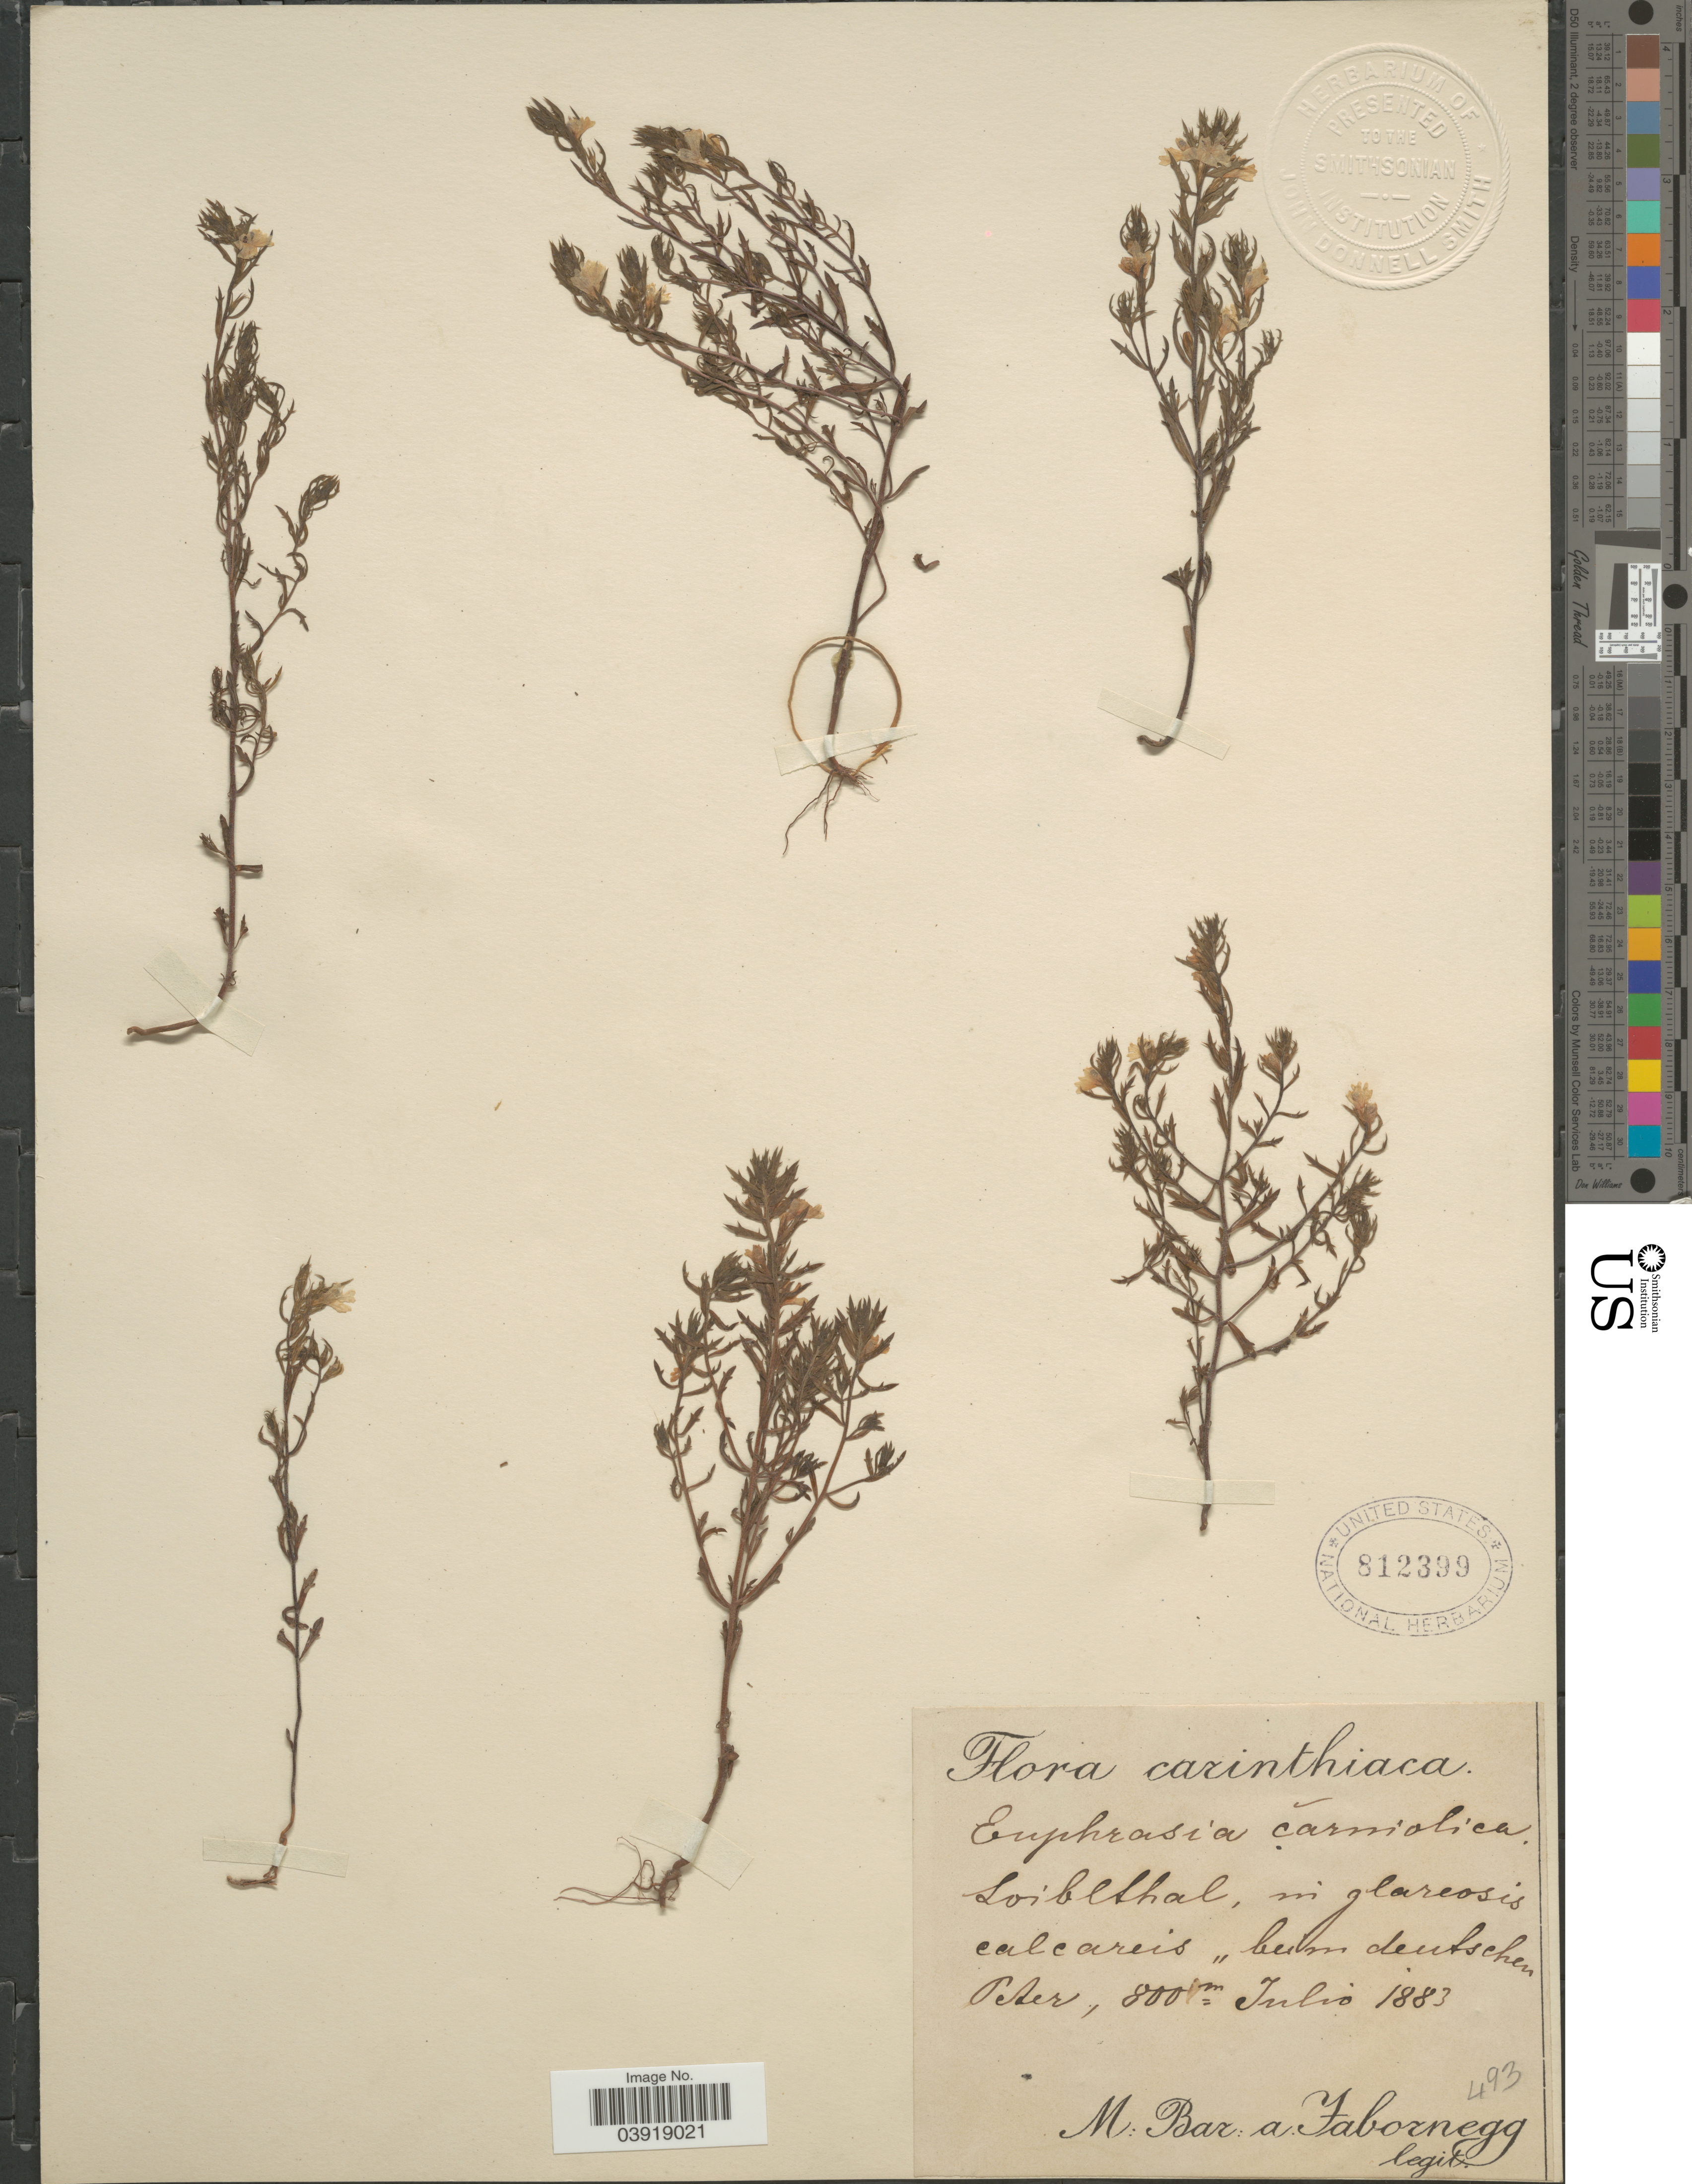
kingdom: Plantae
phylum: Tracheophyta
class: Magnoliopsida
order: Lamiales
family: Orobanchaceae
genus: Euphrasia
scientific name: Euphrasia carniolica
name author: A. Kern.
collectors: M. Fabornegg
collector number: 493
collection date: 1883-07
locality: Carinthiaca. Loiblthal, in glareosis calcareis, beim deutschen Peter. [interpreted]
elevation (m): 800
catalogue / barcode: US 812399